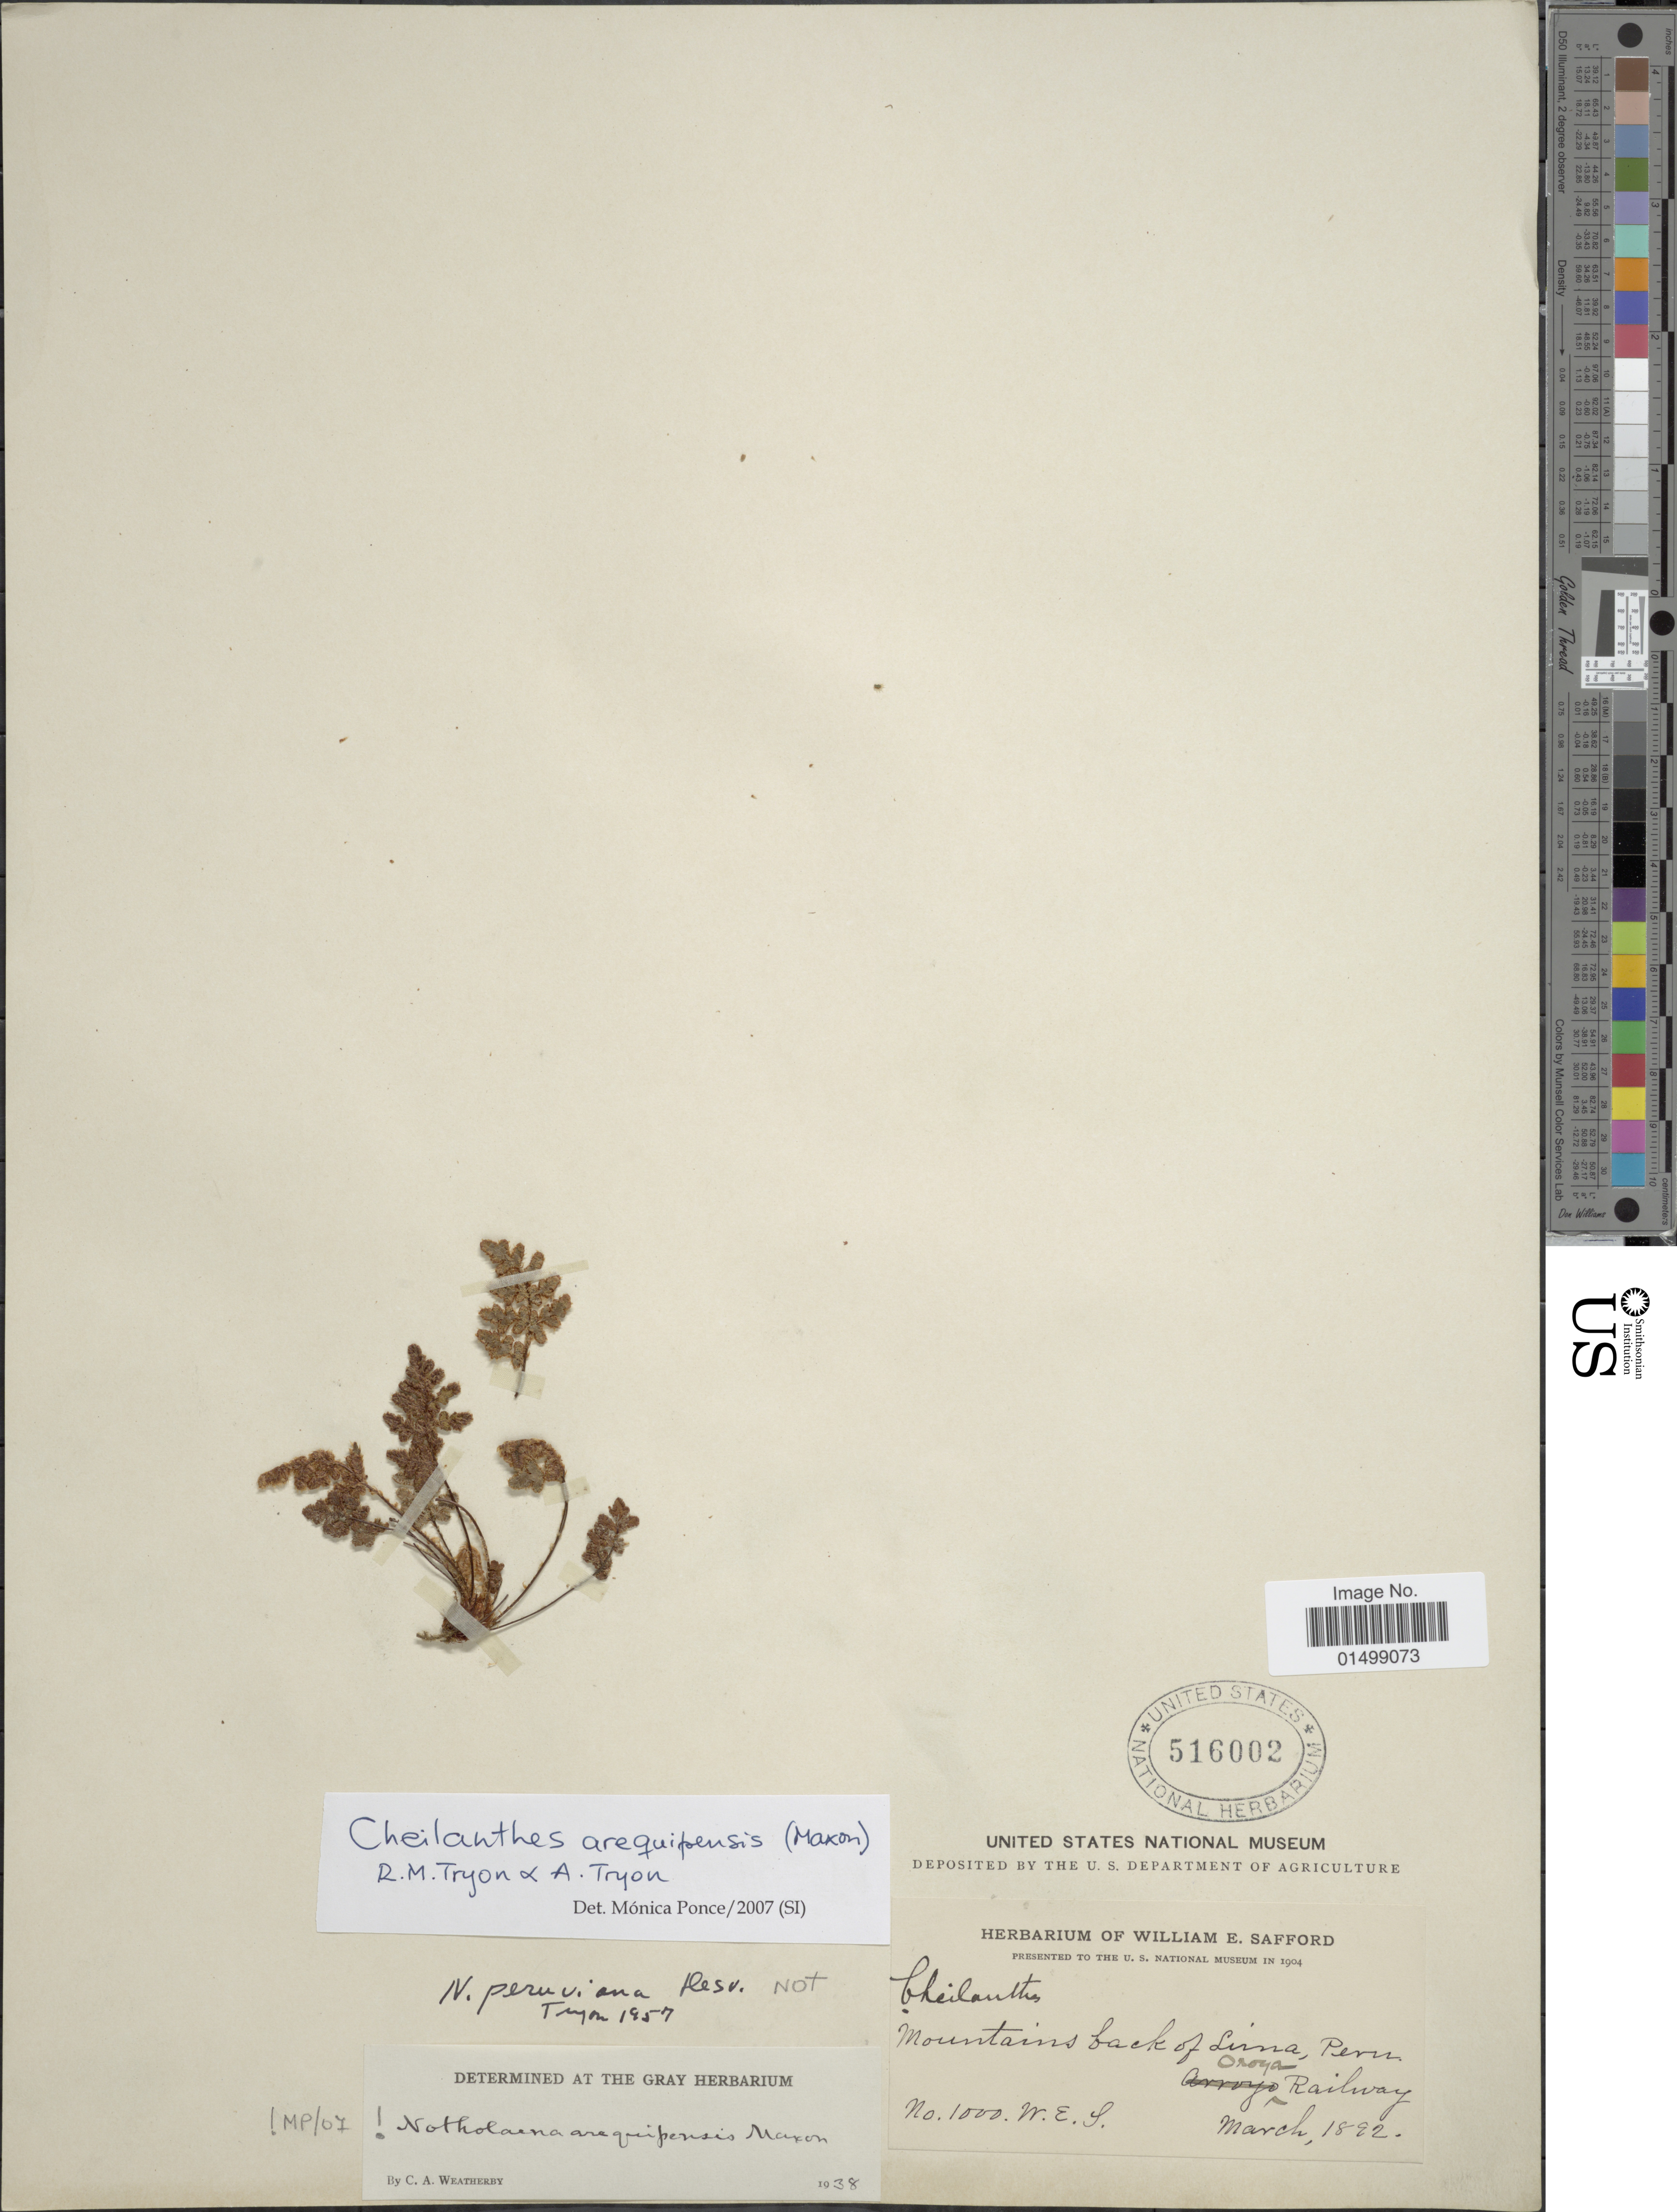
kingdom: Plantae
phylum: Tracheophyta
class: Polypodiopsida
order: Polypodiales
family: Pteridaceae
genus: Cheilanthes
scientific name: Cheilanthes arequipensis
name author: (Maxon) R.M. Tryon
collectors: W. E. Safford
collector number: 1000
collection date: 1892-03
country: Peru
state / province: Lima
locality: Mountains back of Lima, Peru. Oroya Railway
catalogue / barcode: US 516002